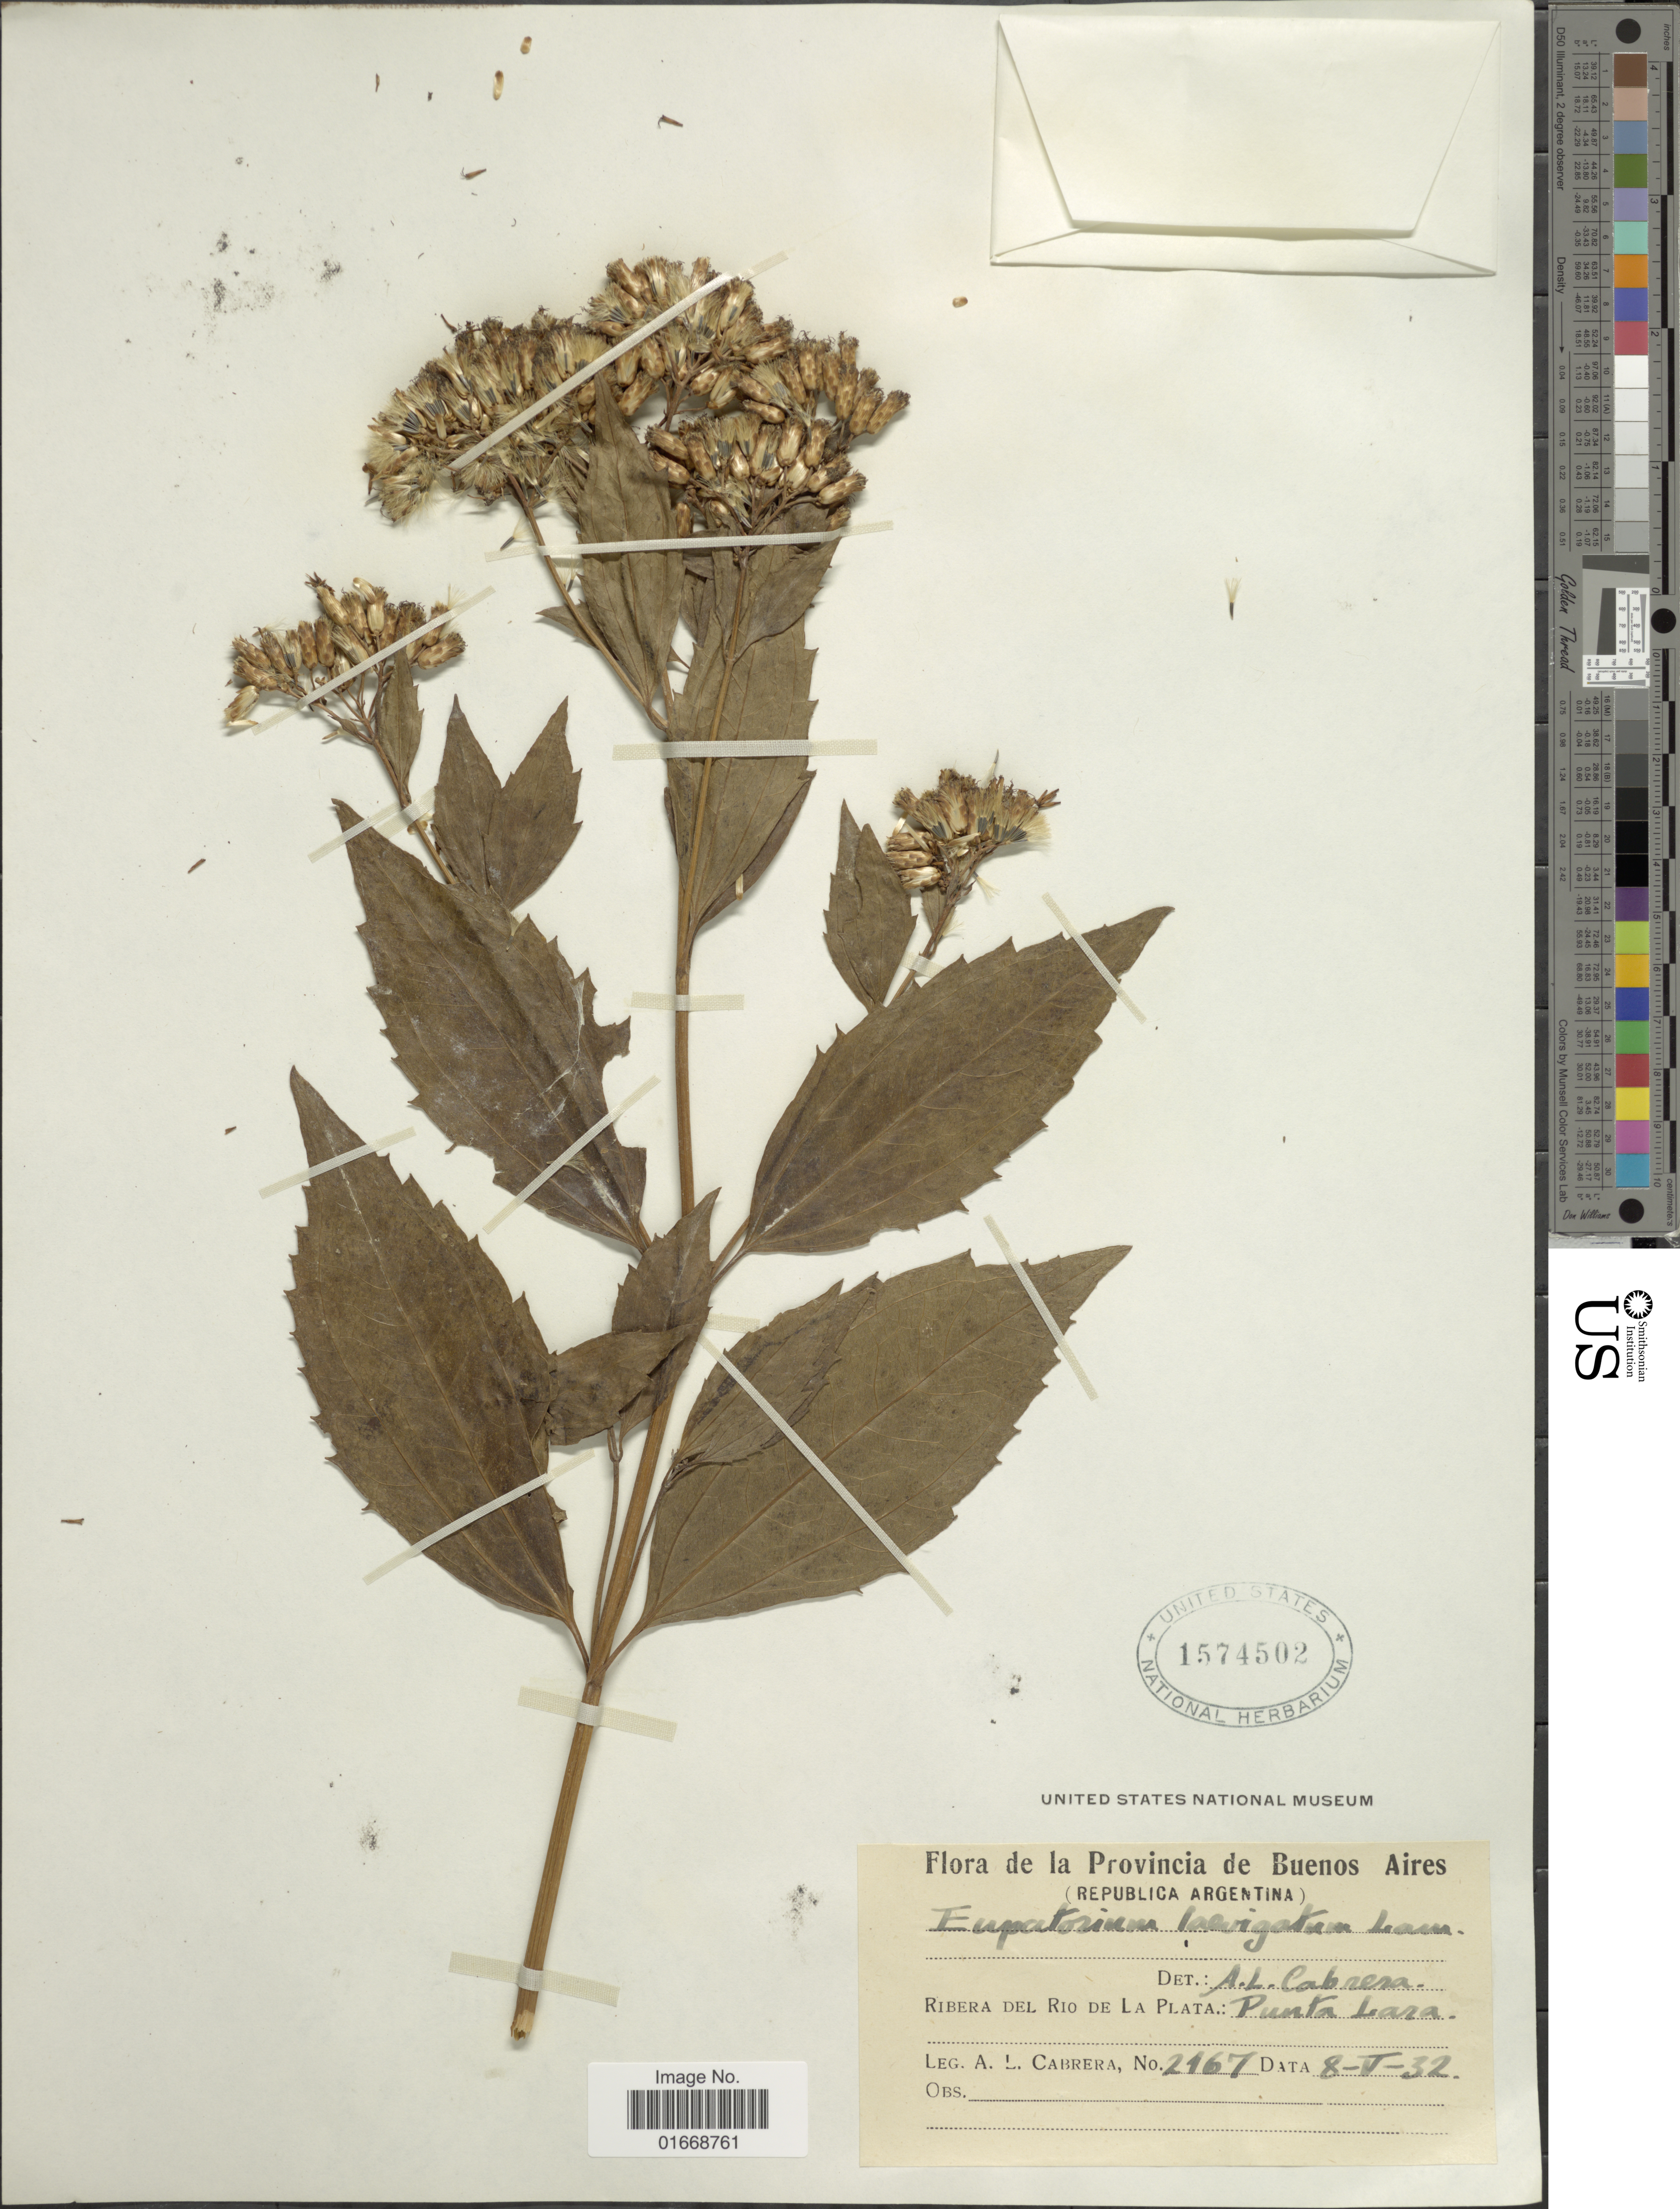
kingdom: Plantae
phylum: Tracheophyta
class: Magnoliopsida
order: Asterales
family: Asteraceae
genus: Chromolaena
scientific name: Chromolaena laevigatum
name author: Lam.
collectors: A. L. Cabrera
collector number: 2167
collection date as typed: Transcribed d/m/y: 8/5/32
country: Argentina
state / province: Buenos Aires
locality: De La Provincia de Buenos Aires, Ribera Del Rio De La Plata: Punta Lara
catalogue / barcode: US 1574502